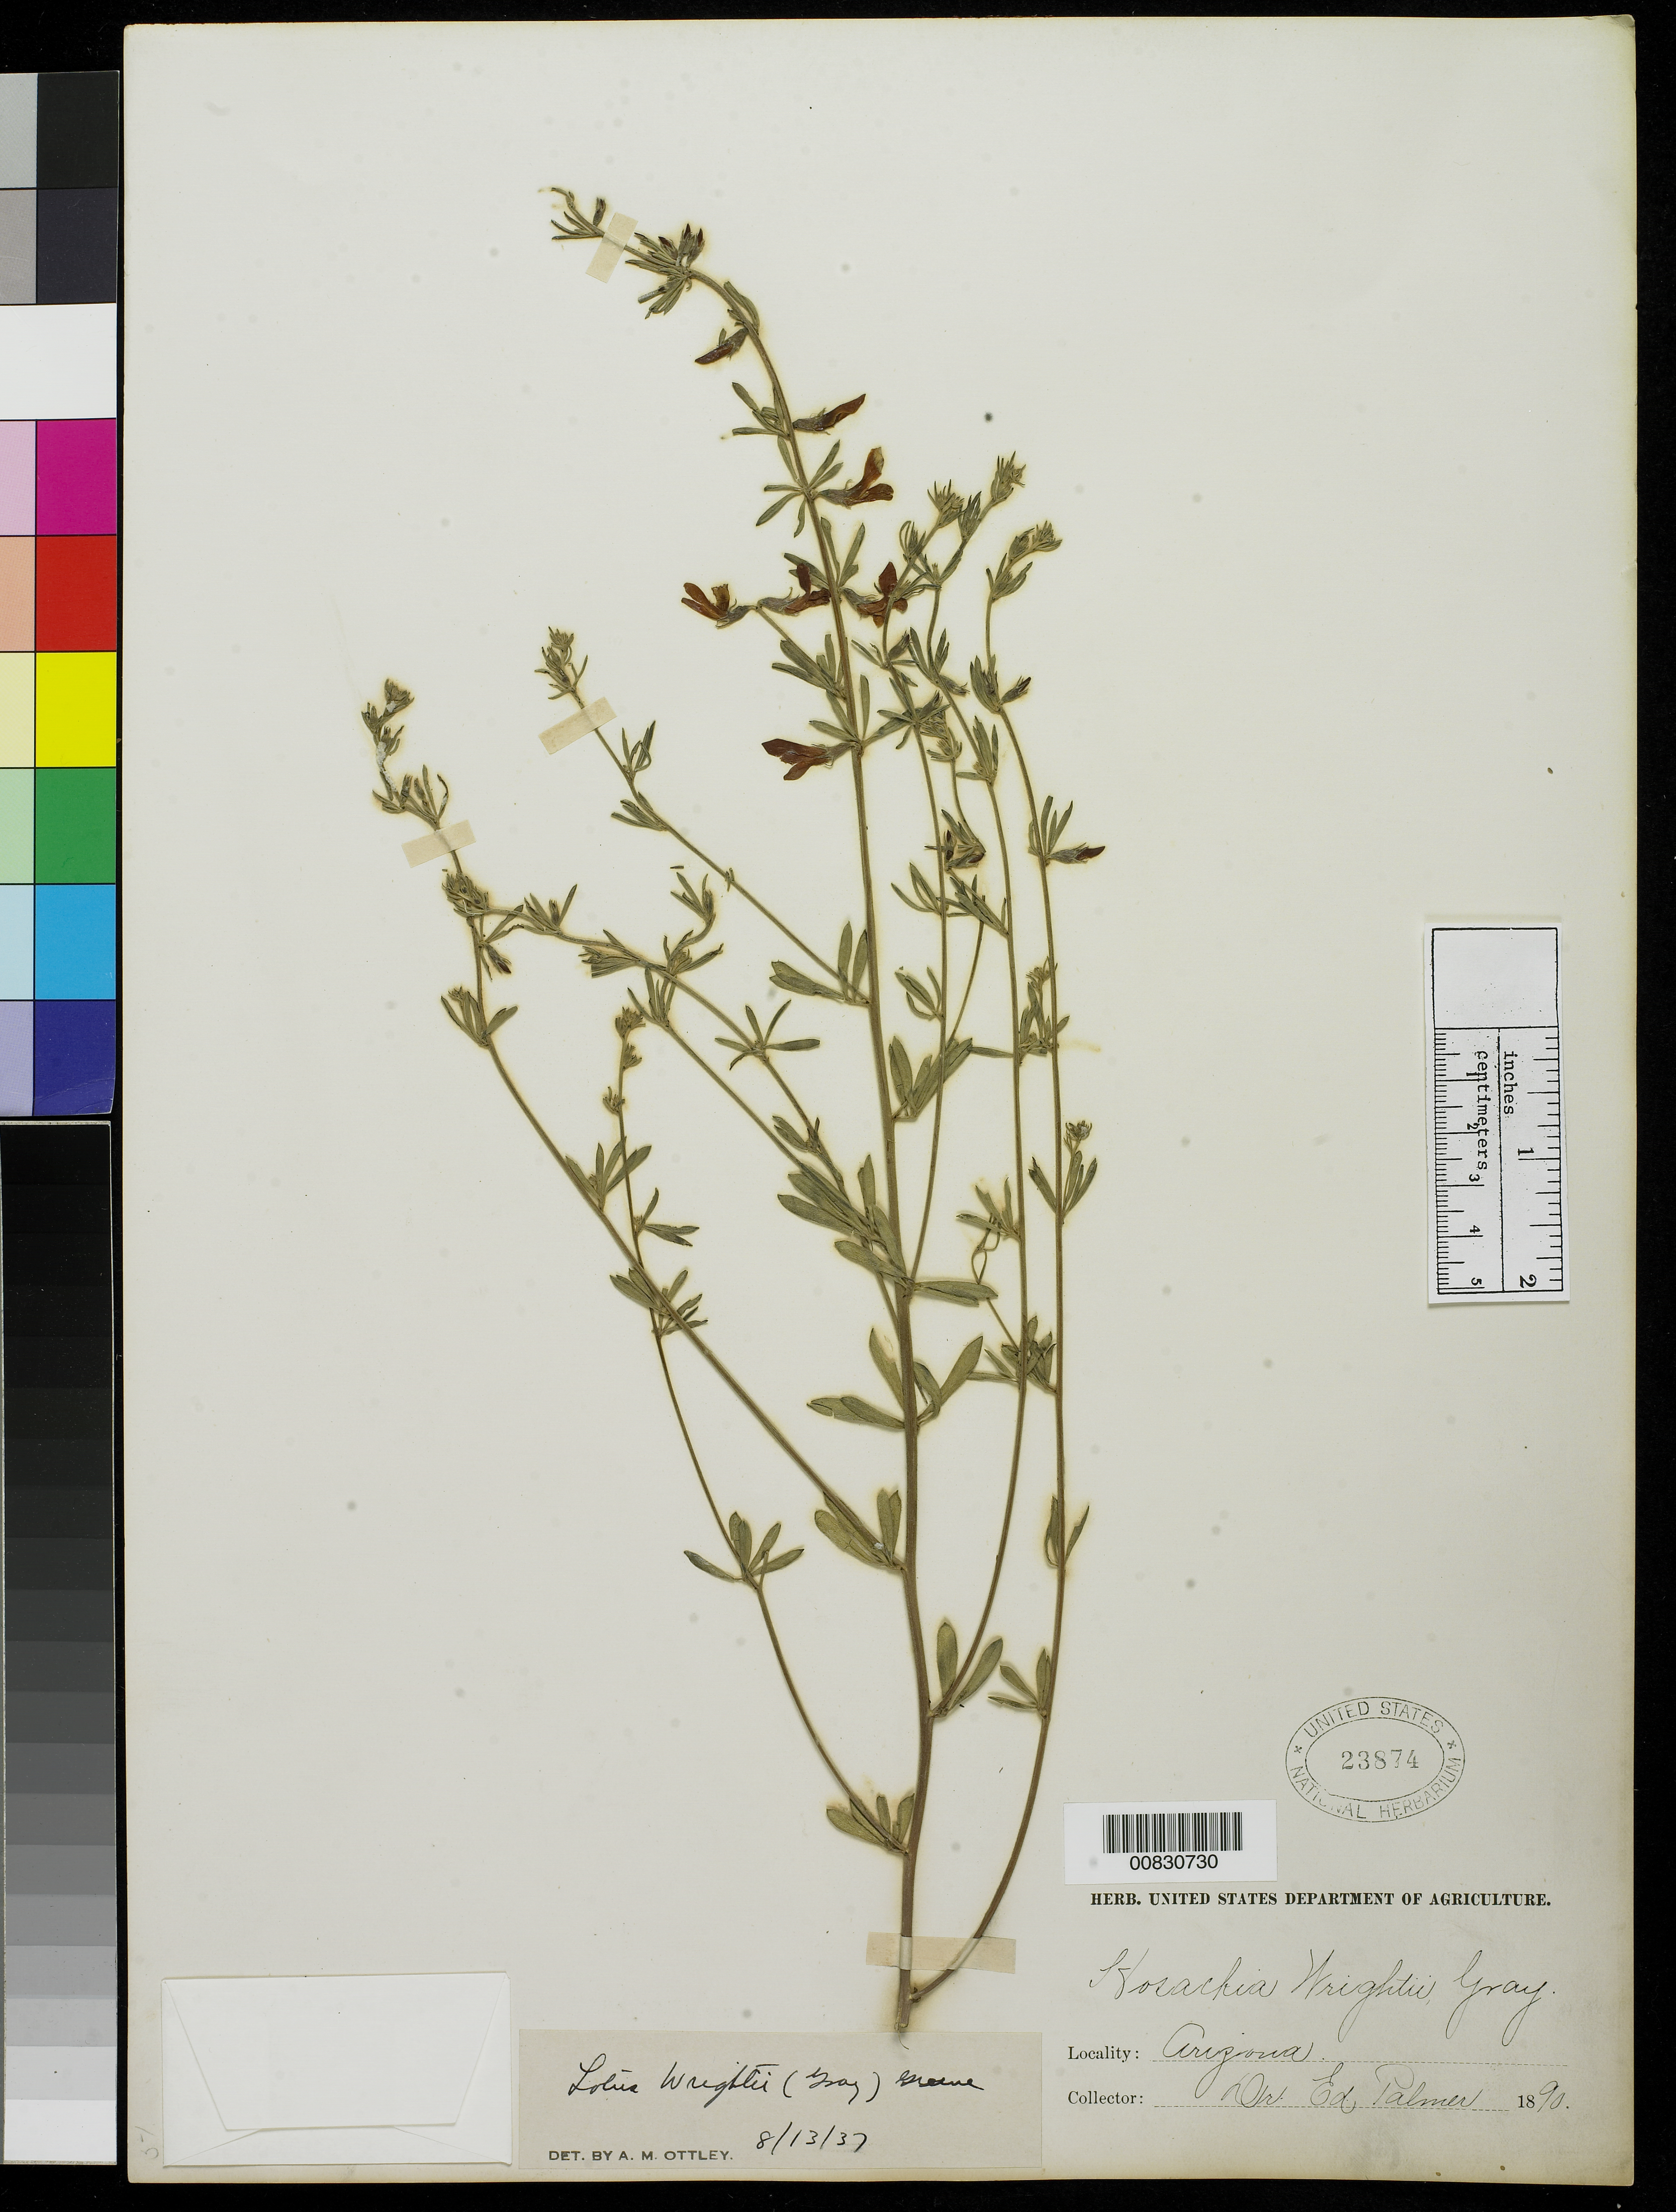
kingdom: Plantae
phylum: Tracheophyta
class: Magnoliopsida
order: Fabales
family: Fabaceae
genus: Ottleya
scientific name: Ottleya wrightii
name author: (A. Gray) D.D. Sokoloff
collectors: E. Palmer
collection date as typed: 1890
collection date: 1890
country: United States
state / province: Arizona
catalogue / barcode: US 23874